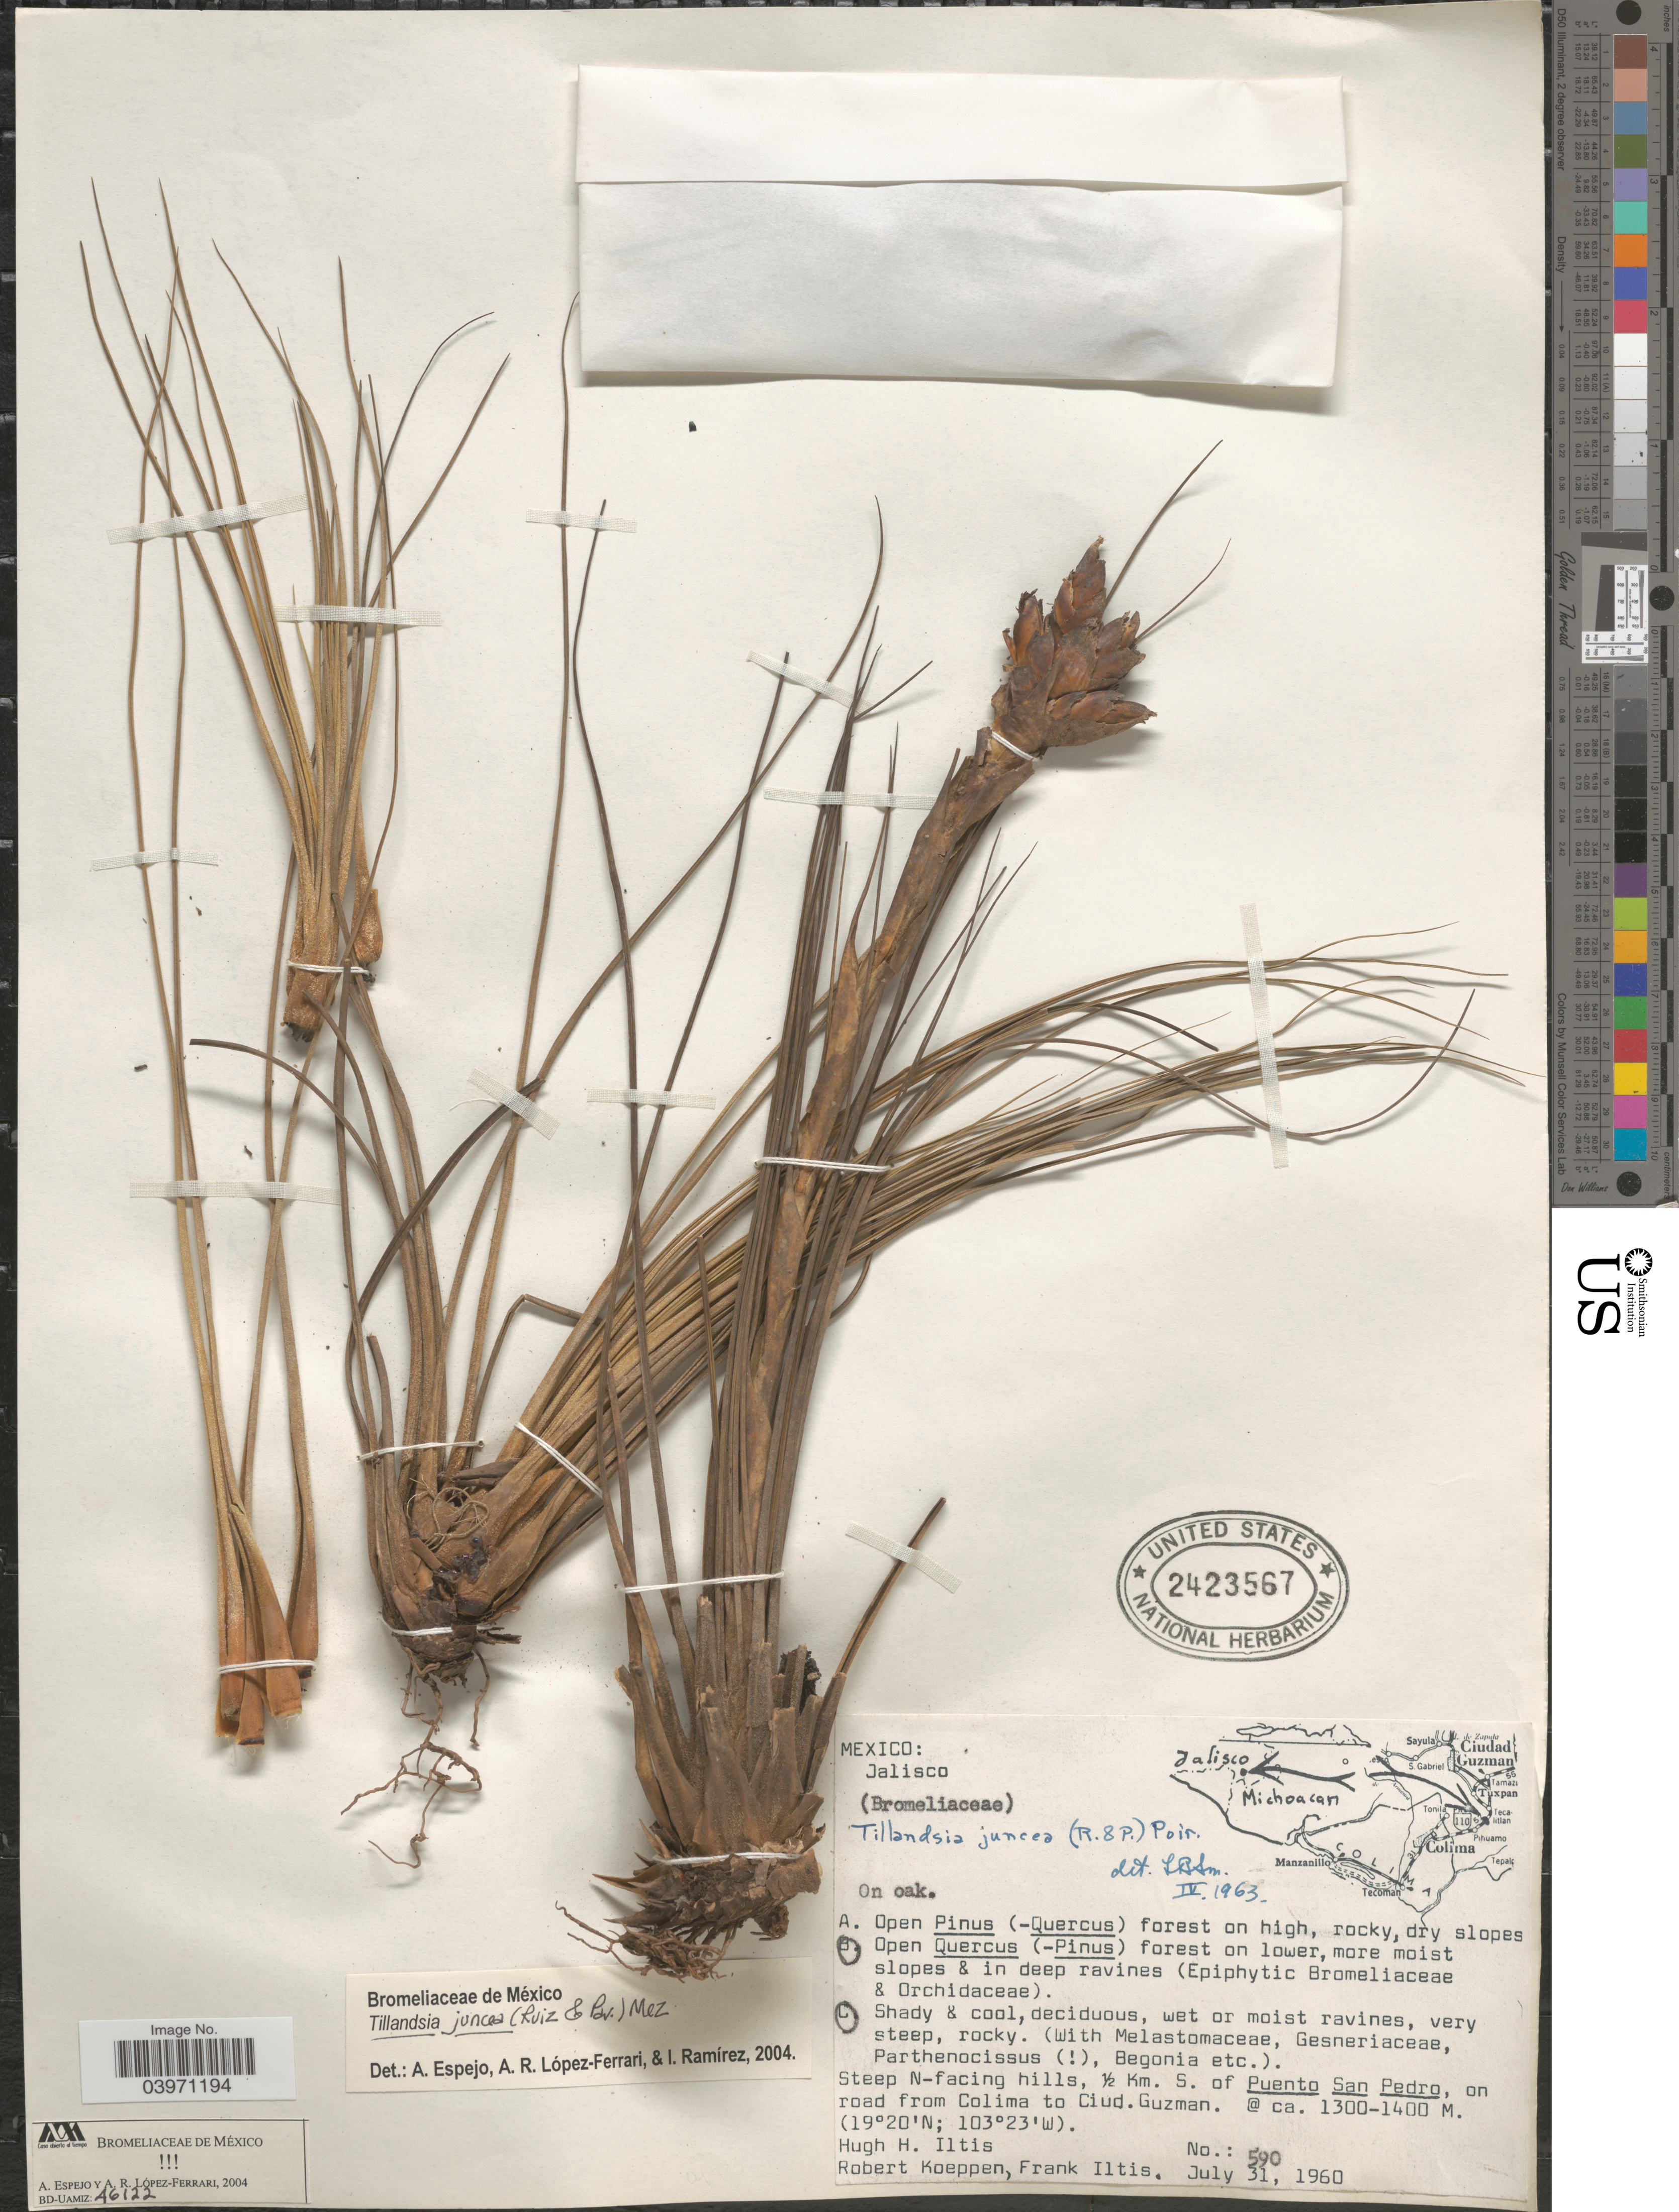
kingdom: Plantae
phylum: Tracheophyta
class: Liliopsida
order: Poales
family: Bromeliaceae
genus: Tillandsia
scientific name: Tillandsia juncea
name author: (Ruiz & Pav.) Poir.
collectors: H. Iltis, R. C. Koeppen & F. S. Iltis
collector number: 590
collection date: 1960-07-31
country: Mexico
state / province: Jalisco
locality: Steep N-facing hills, ½ Km. S. of Puento San Pedro, on road from Colima to Ciud. Guzman.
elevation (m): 1300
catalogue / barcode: US 2423567